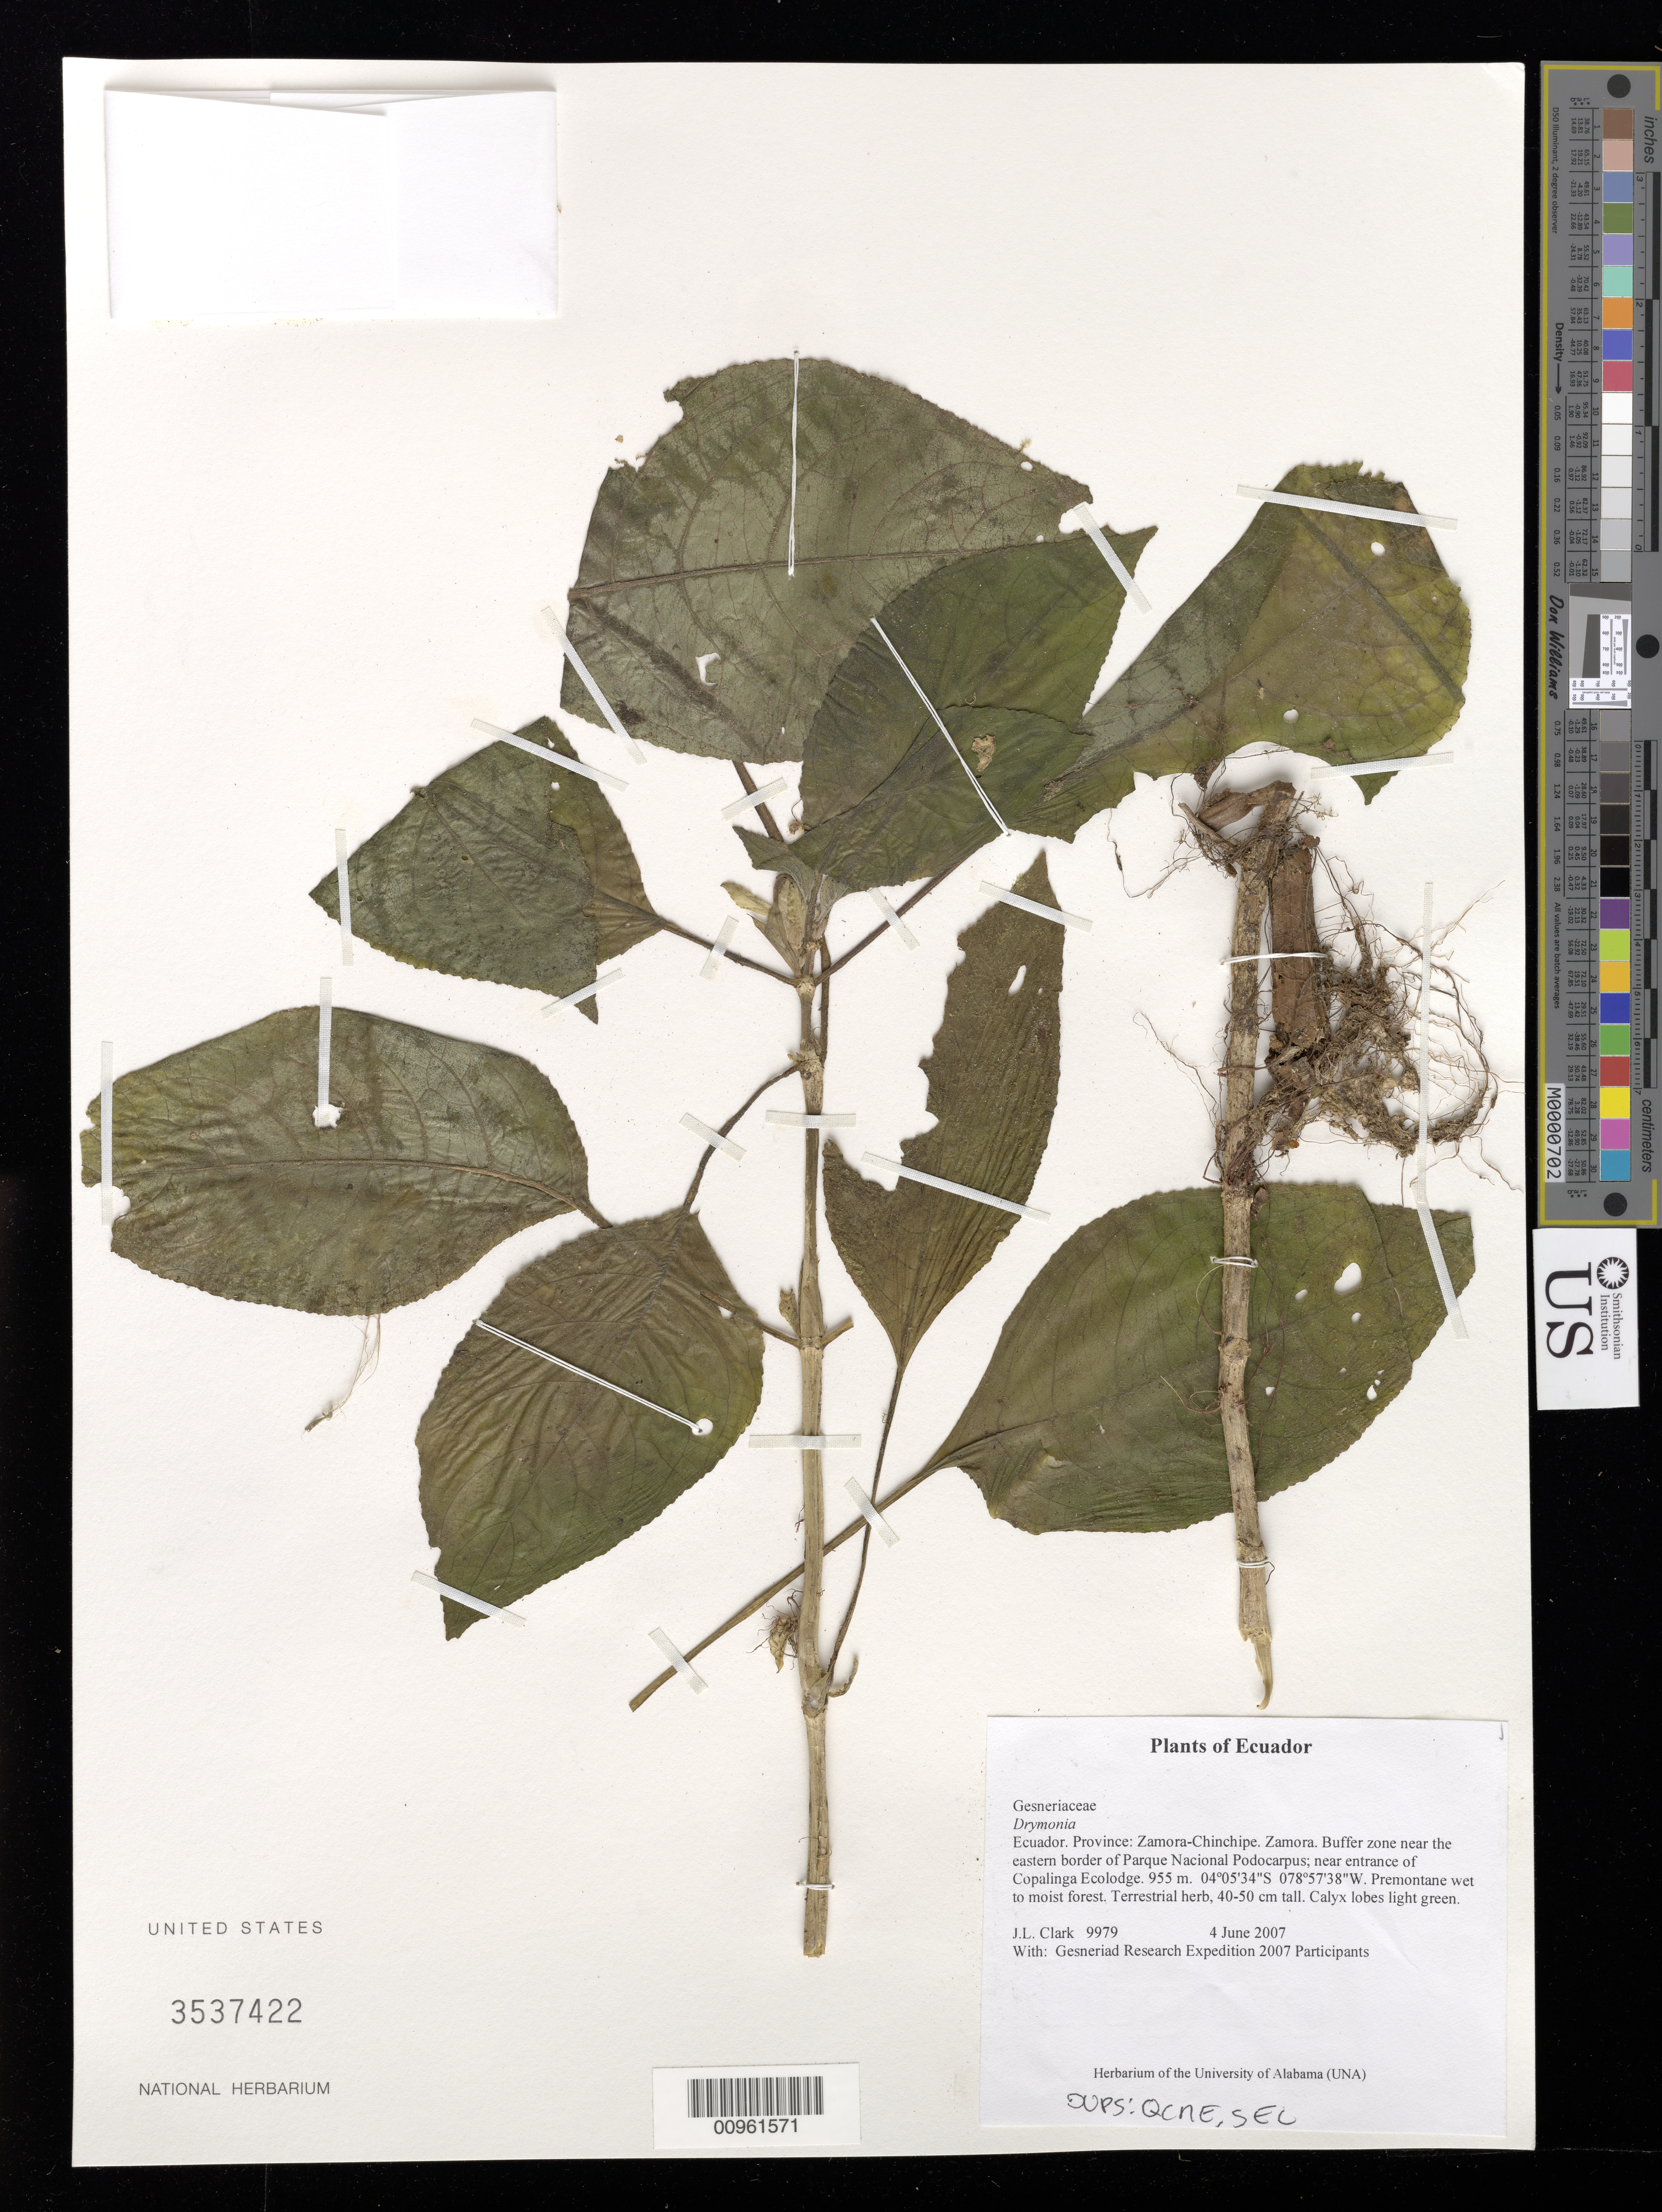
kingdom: Plantae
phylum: Tracheophyta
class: Magnoliopsida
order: Lamiales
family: Gesneriaceae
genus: Drymonia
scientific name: Drymonia sp.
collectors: J. L. Clark & Gesneriad Research Expedition 2007 Participants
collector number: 9979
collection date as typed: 04 Jun 2007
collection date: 2007-06-04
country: Ecuador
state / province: Zamora-Chinchipe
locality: Zamora. Buffer zone near the eastern border of Parque Nacional Podocarpus; near entrance of Copalinga Ecolodge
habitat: Premontane wet to moist forest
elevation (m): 955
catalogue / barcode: US 3537422